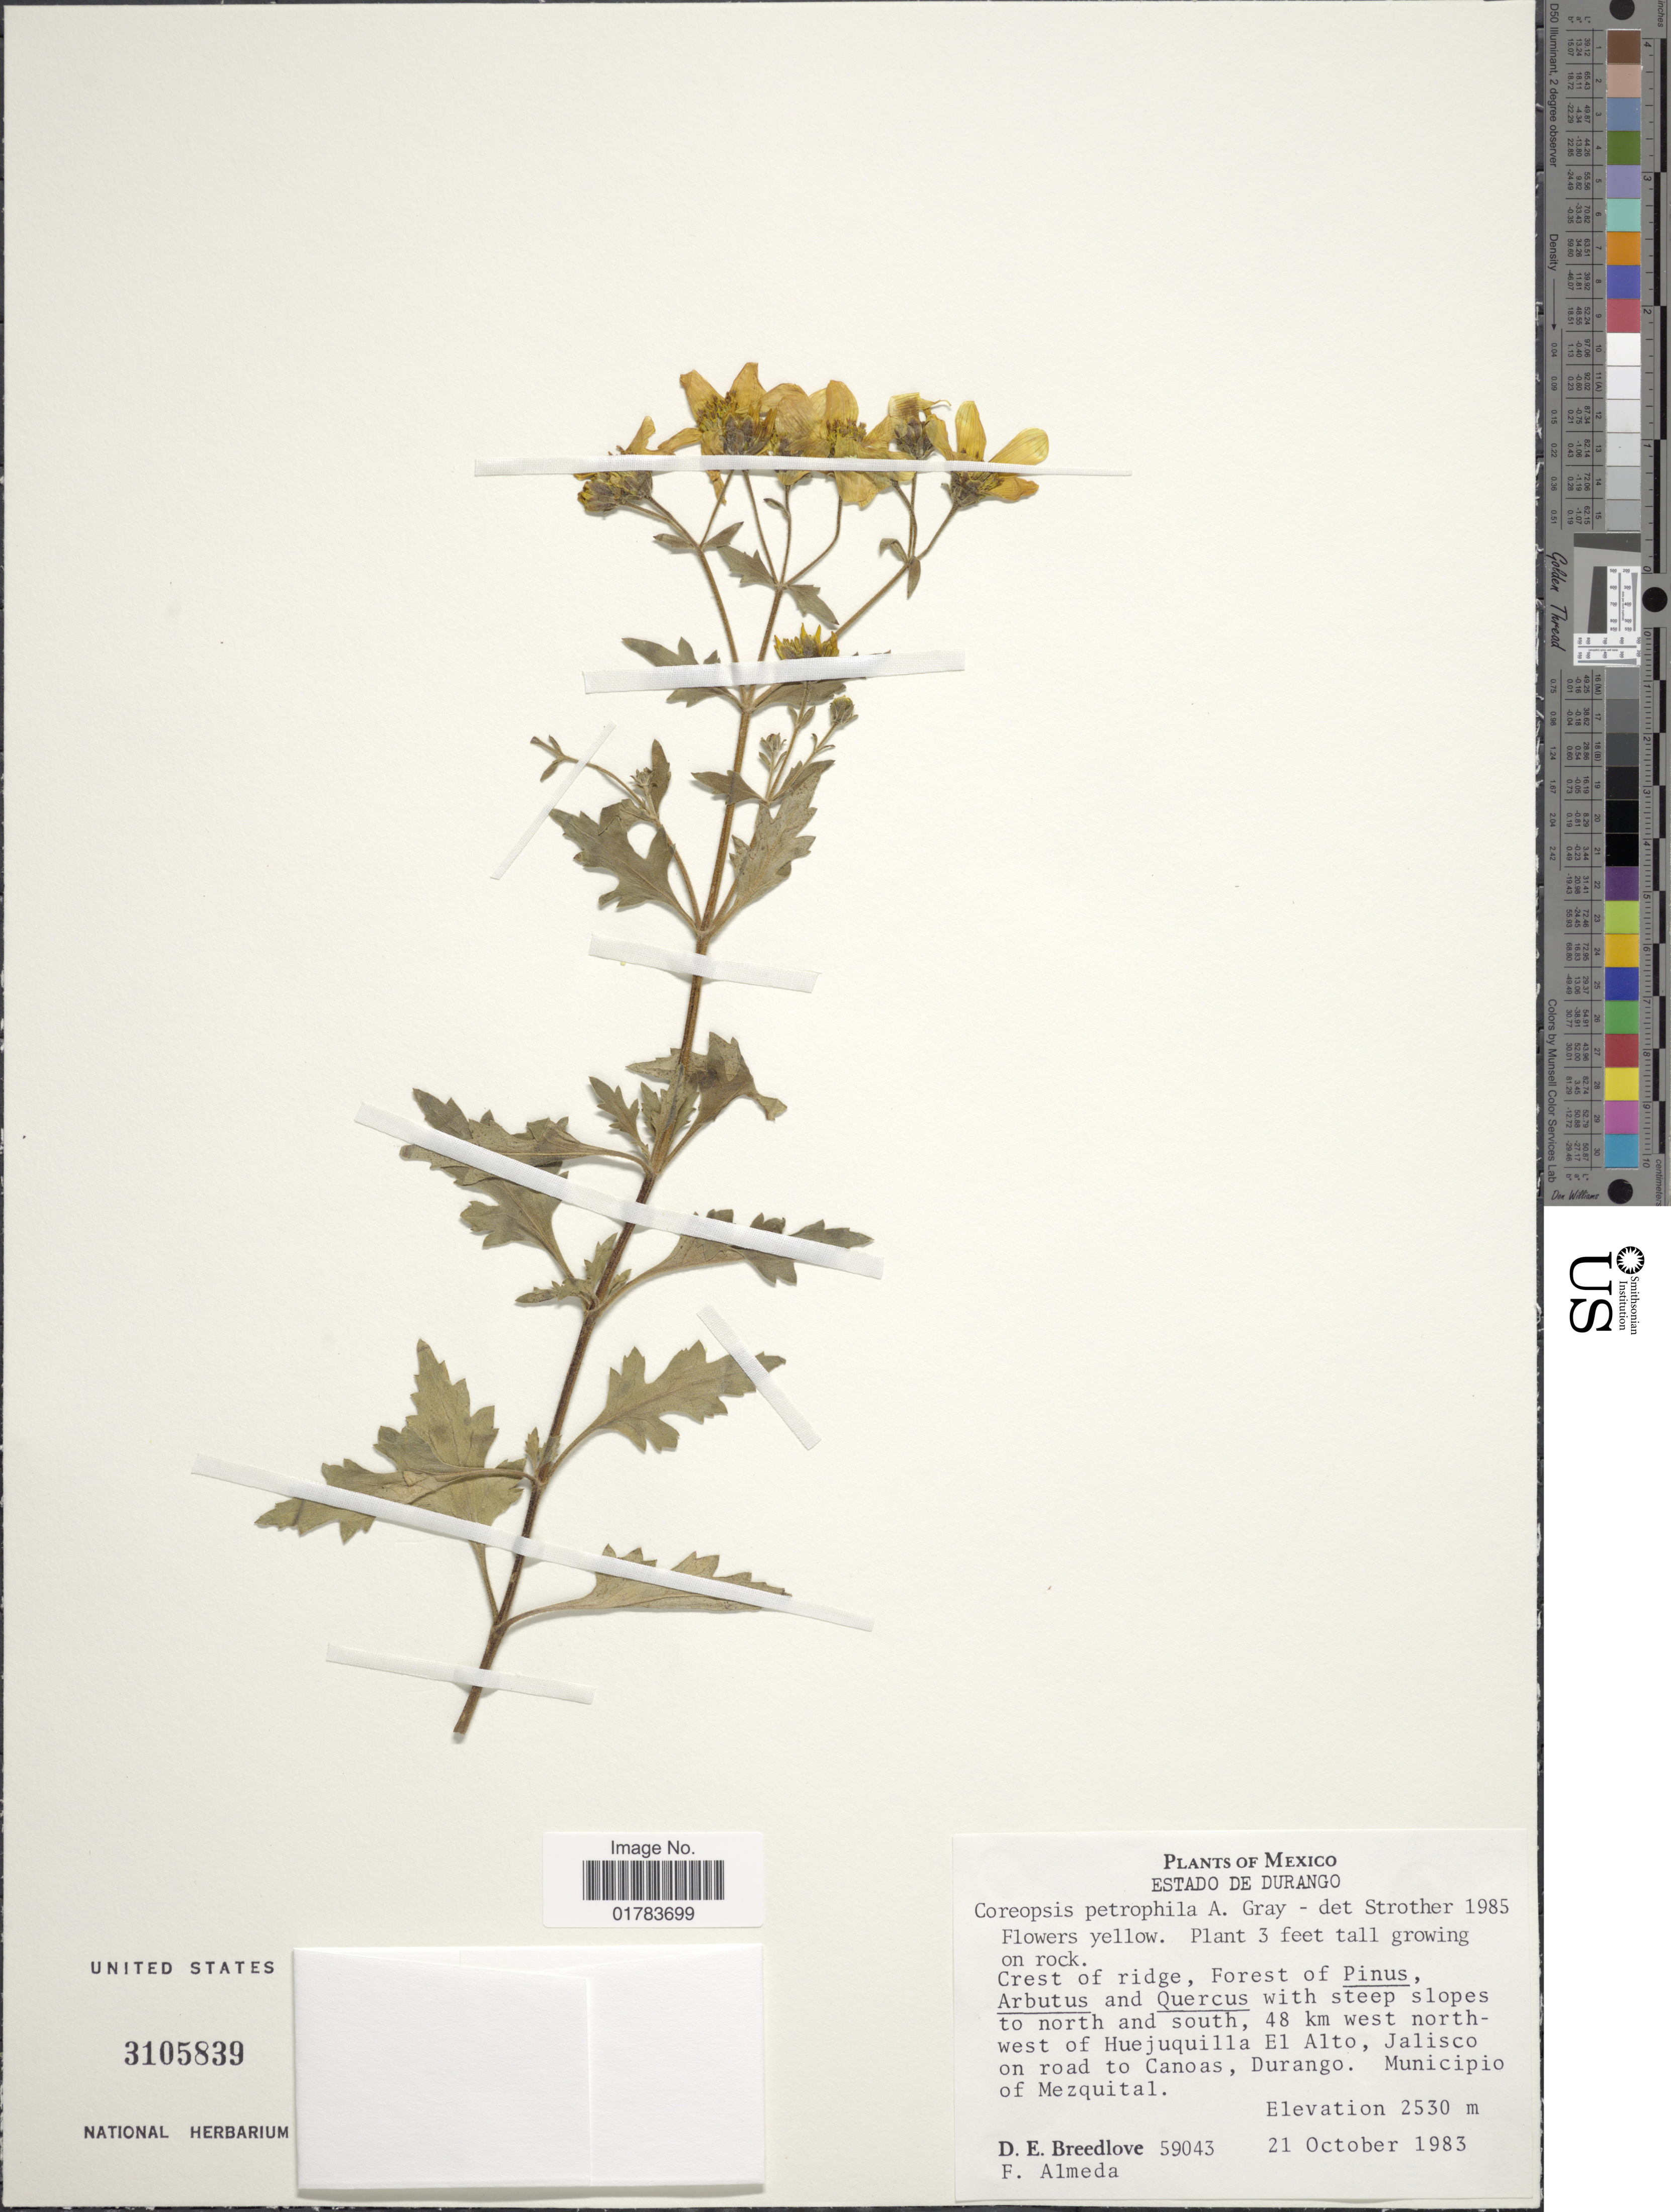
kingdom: Plantae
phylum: Tracheophyta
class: Magnoliopsida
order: Asterales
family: Asteraceae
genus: Coreopsis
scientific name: Coreopsis petrophila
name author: A. Gray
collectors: D. E. Breedlove & F. Almeda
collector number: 59043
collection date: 1983-10-21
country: Mexico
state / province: Durango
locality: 48 km west northwest of Huejuquilla El Alto, Jalisco on road to Canoas, Durango. Municipio of Mezquital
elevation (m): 2530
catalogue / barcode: US 3105839